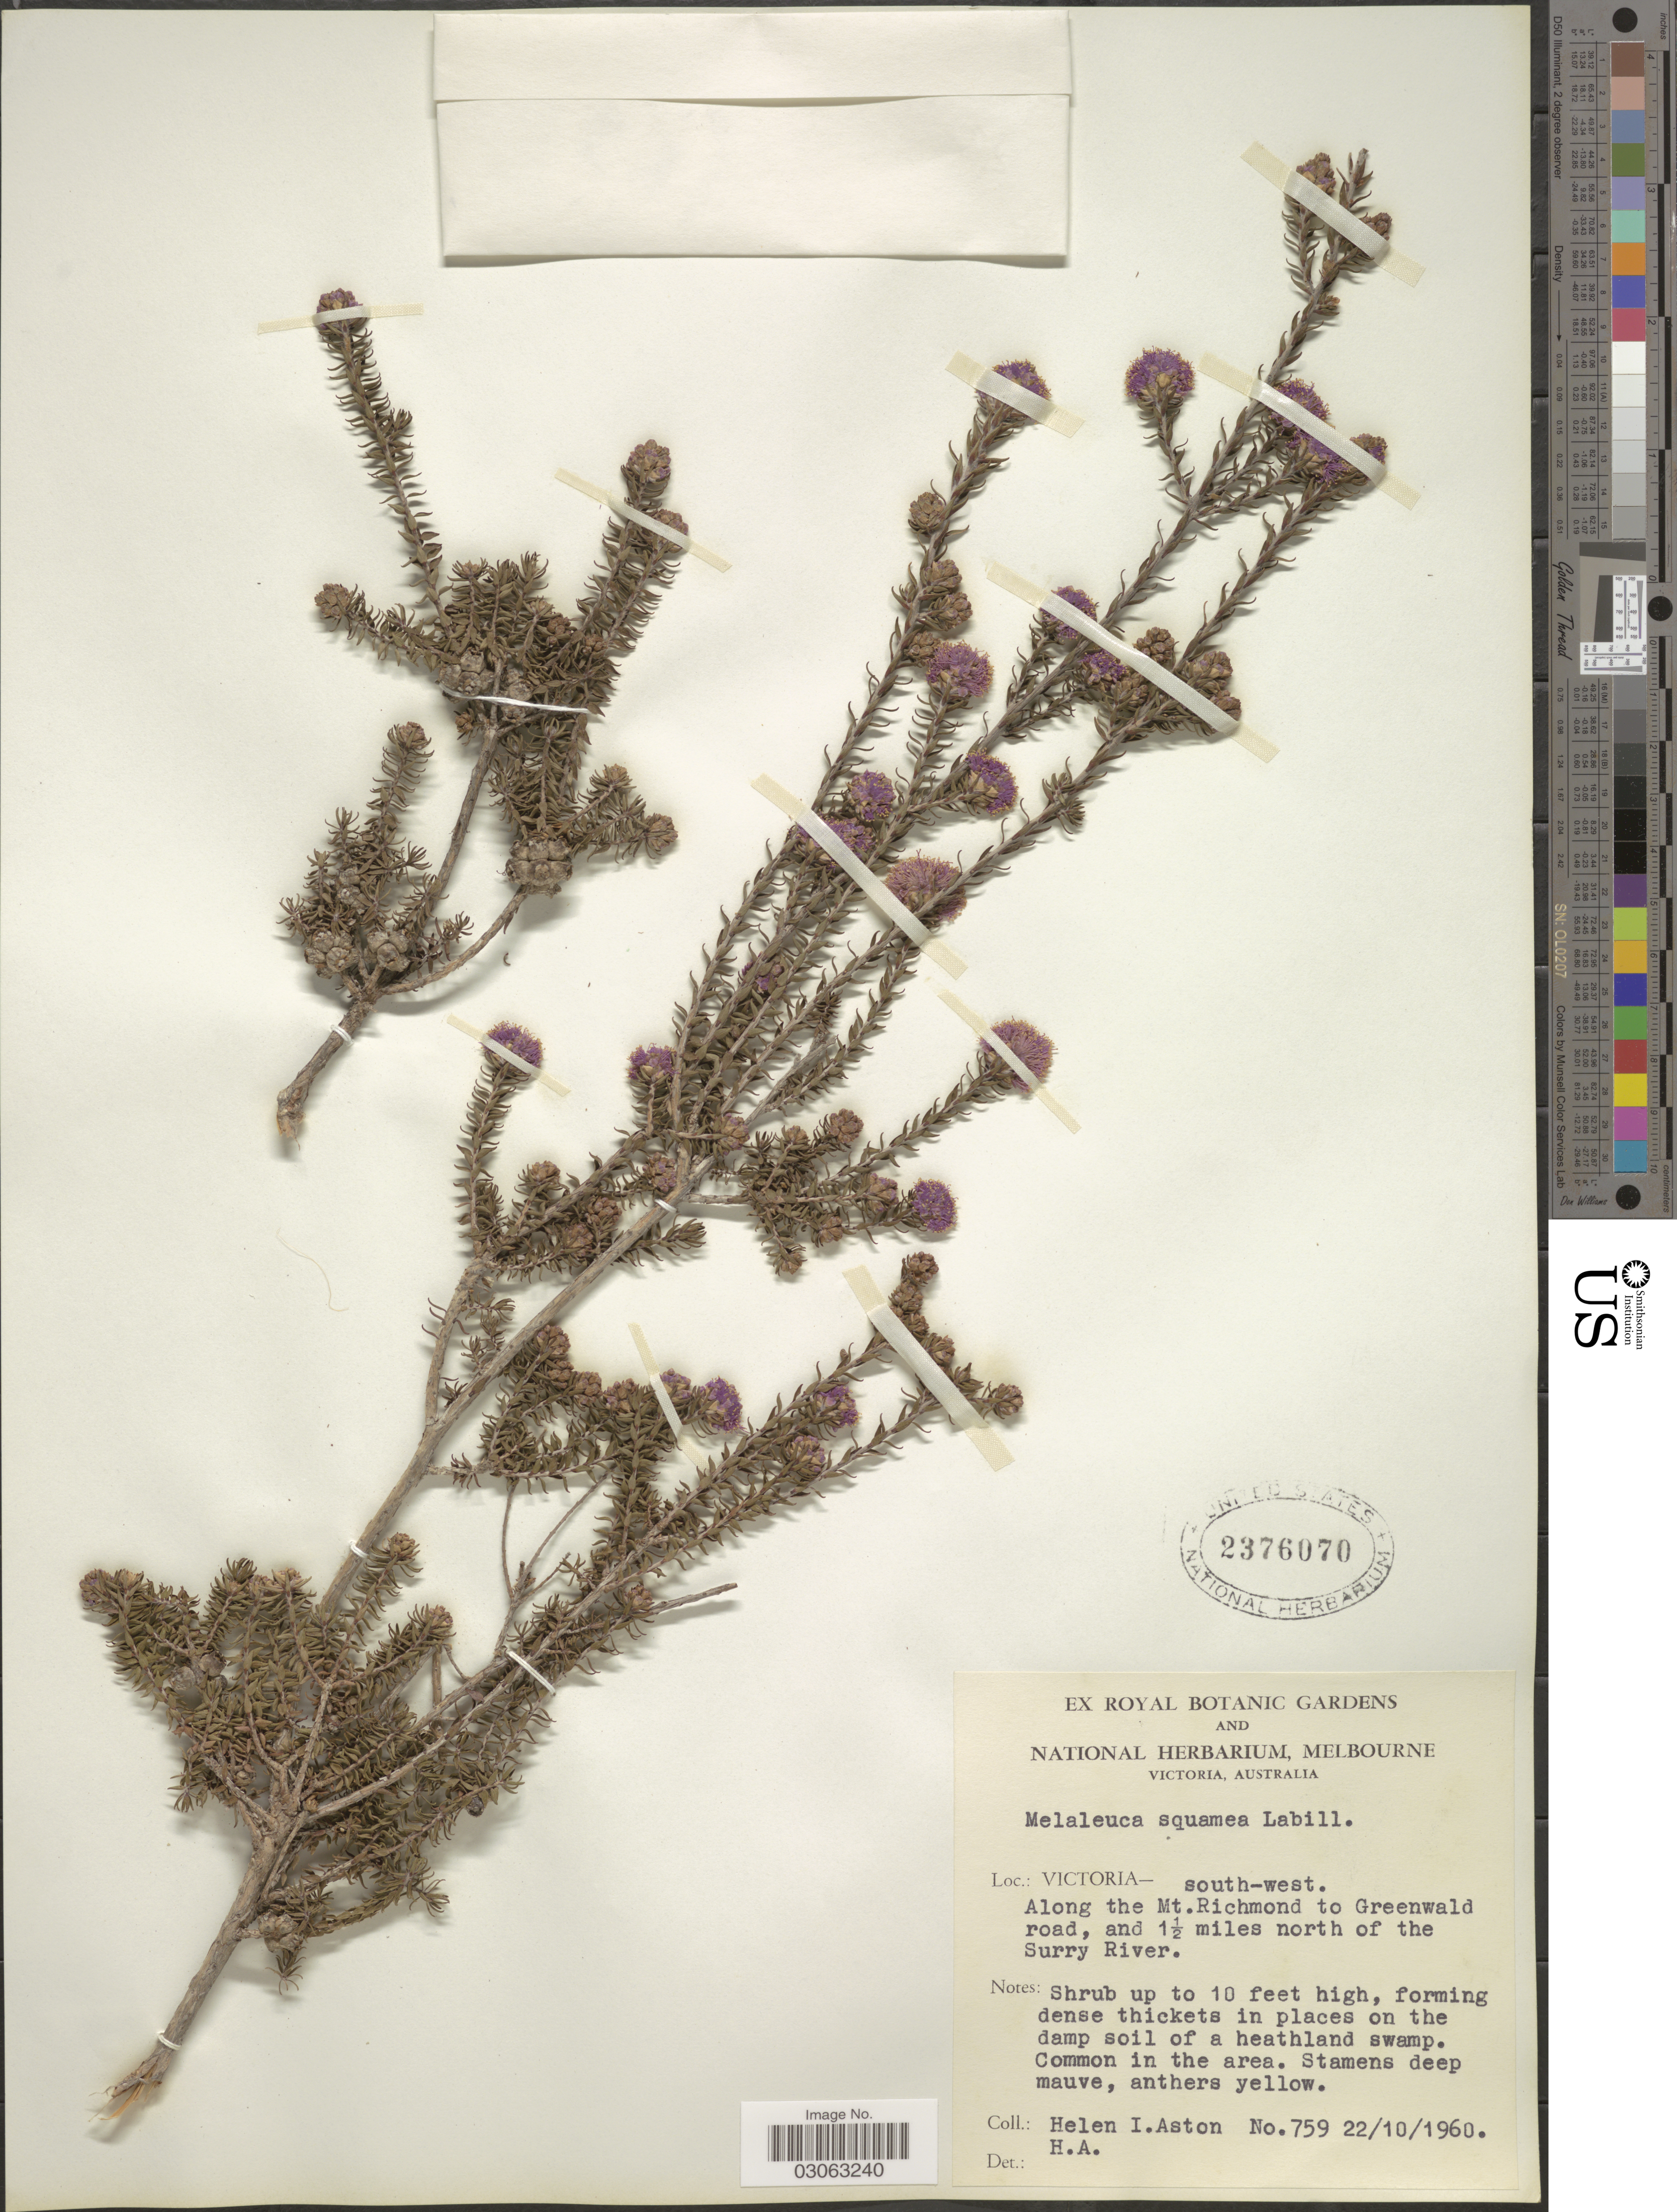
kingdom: Plantae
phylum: Tracheophyta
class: Magnoliopsida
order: Myrtales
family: Myrtaceae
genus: Melaleuca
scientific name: Melaleuca squamea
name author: Labill.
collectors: H. I. Aston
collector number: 759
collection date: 1960-10-22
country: Australia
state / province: Victoria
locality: Victoria - south-west. Along the Mt. Richmond to Greenwald road, and 1½ miles north of the Surry River.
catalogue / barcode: US 2376070